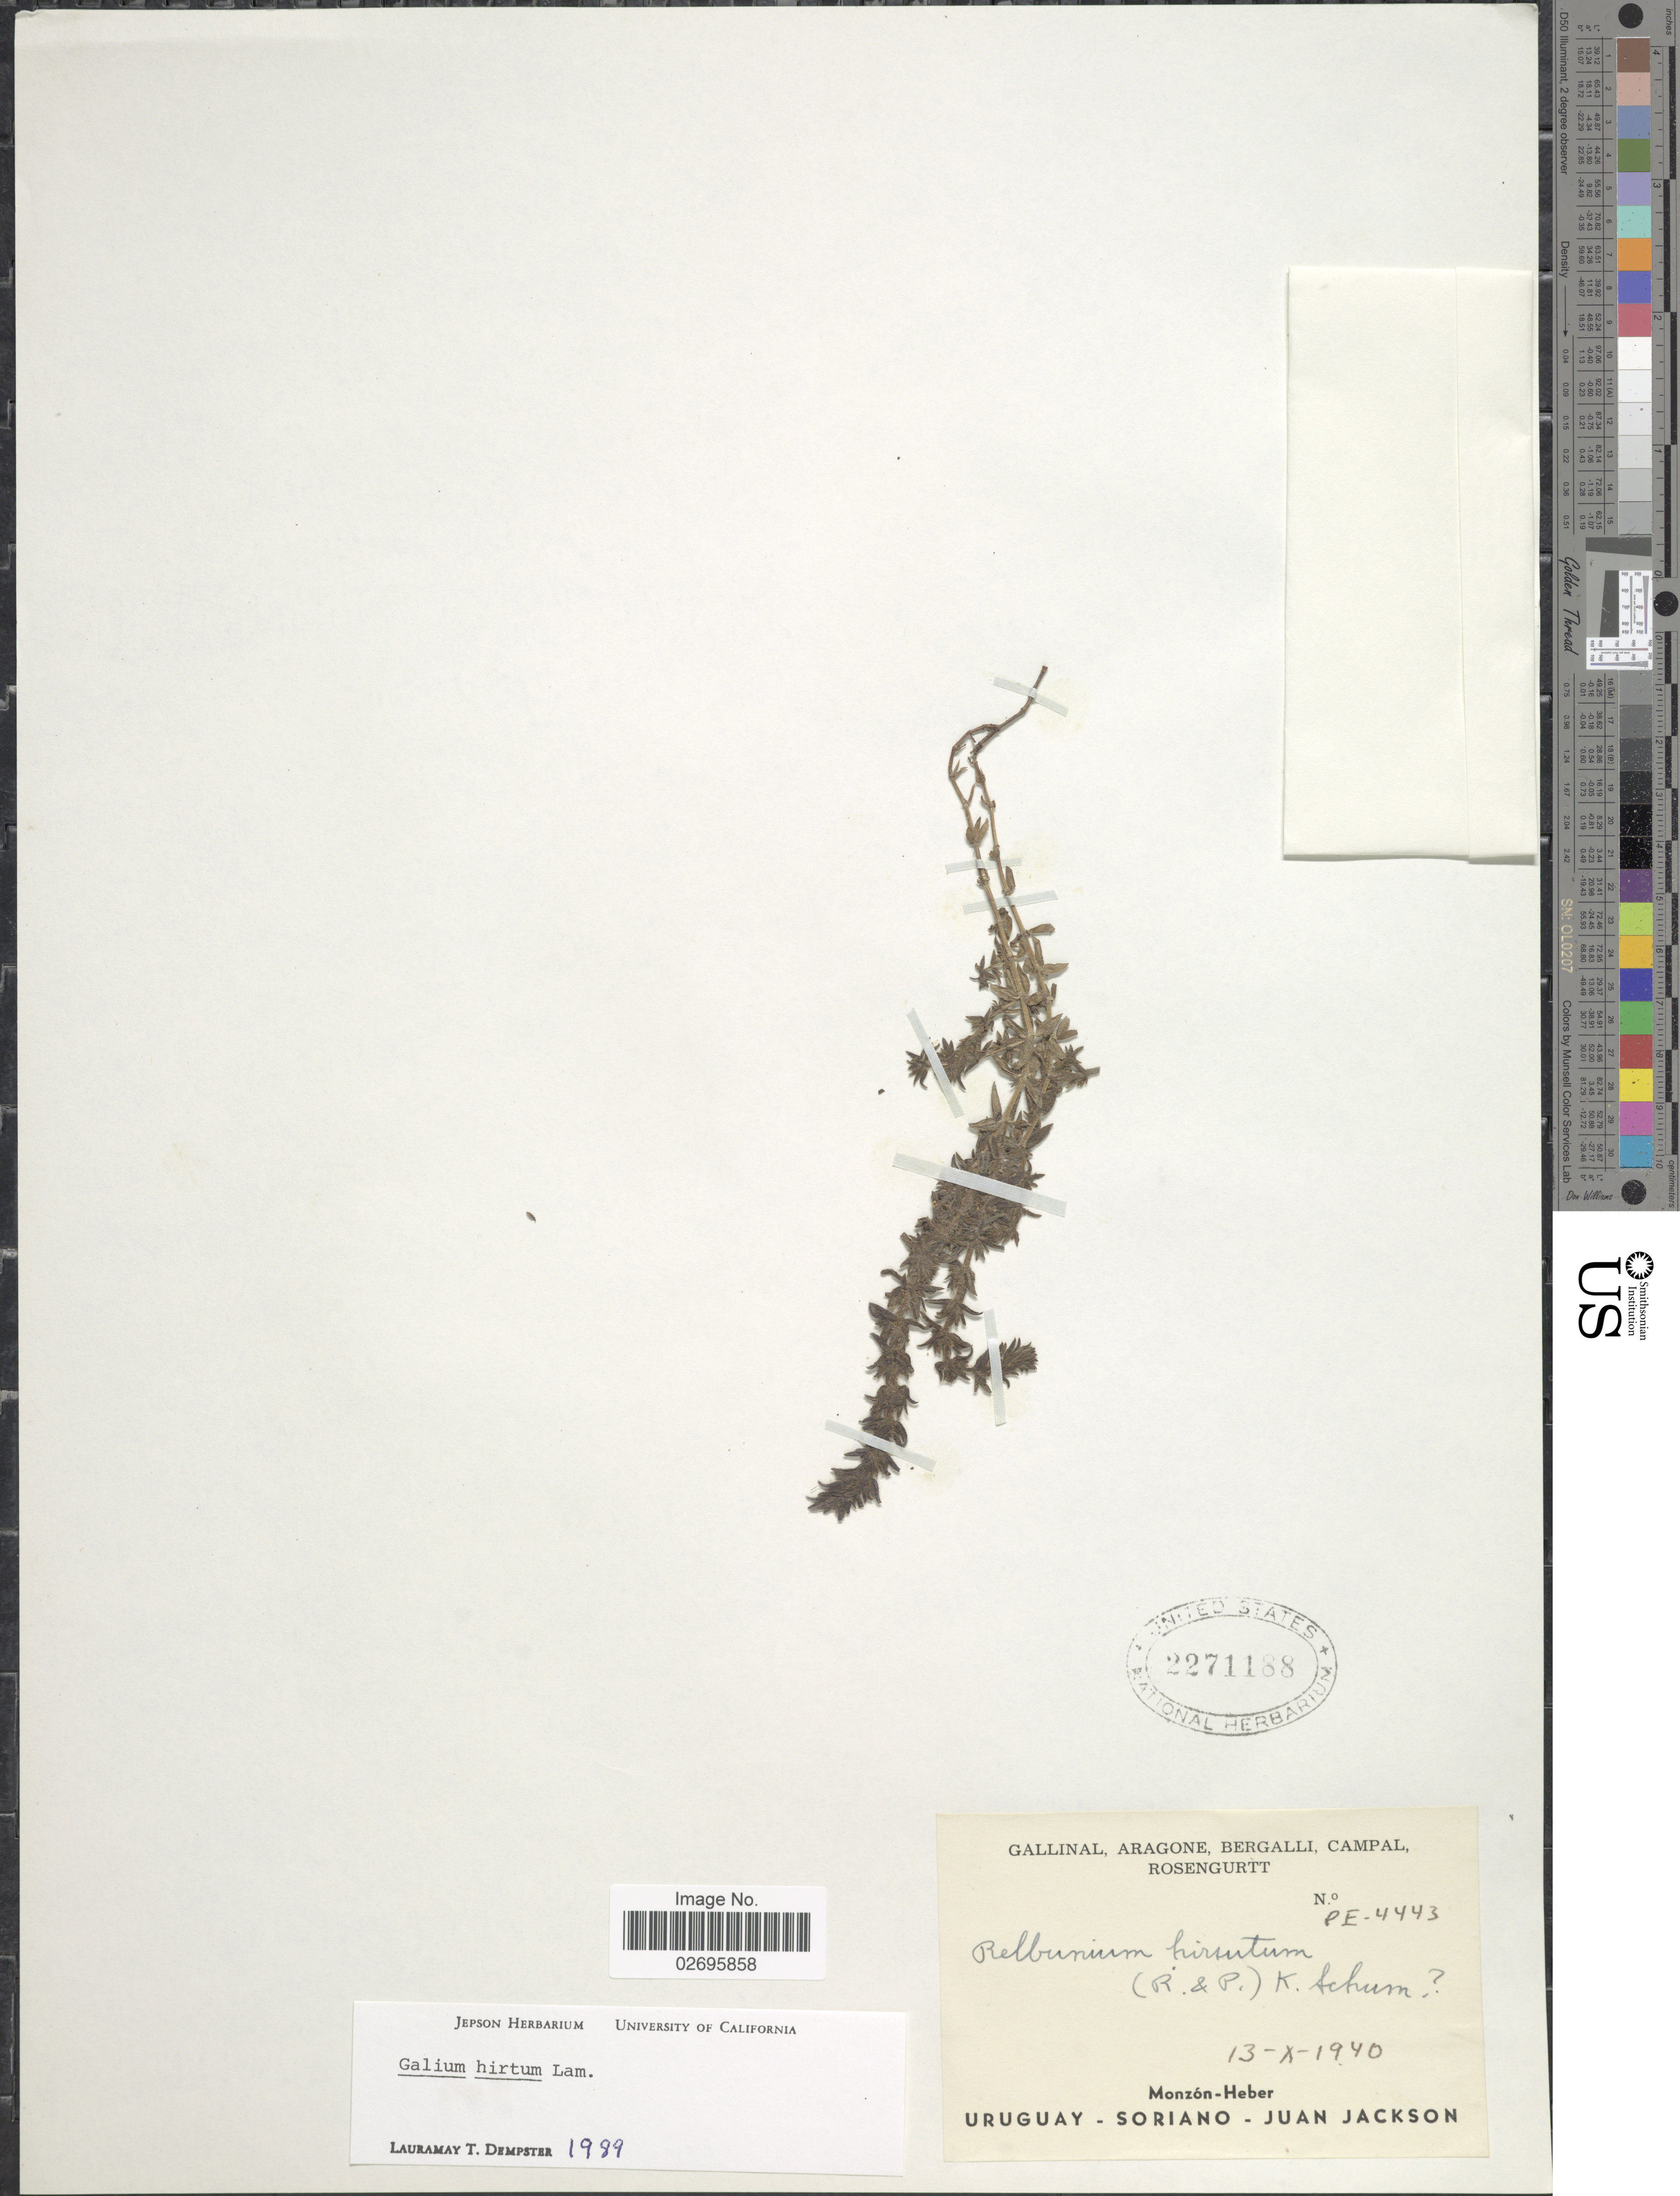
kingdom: Plantae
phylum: Tracheophyta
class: Magnoliopsida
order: Gentianales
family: Rubiaceae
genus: Galium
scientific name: Galium hirtum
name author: Lam.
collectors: -. Gallinal, -- Aragone, -- Bergalli, -- Campal & Rosengurtt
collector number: PE-4443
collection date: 1940-10-13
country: Uruguay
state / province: Soriano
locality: Juan Jackson. Monzon-Heber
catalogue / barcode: US 2271188